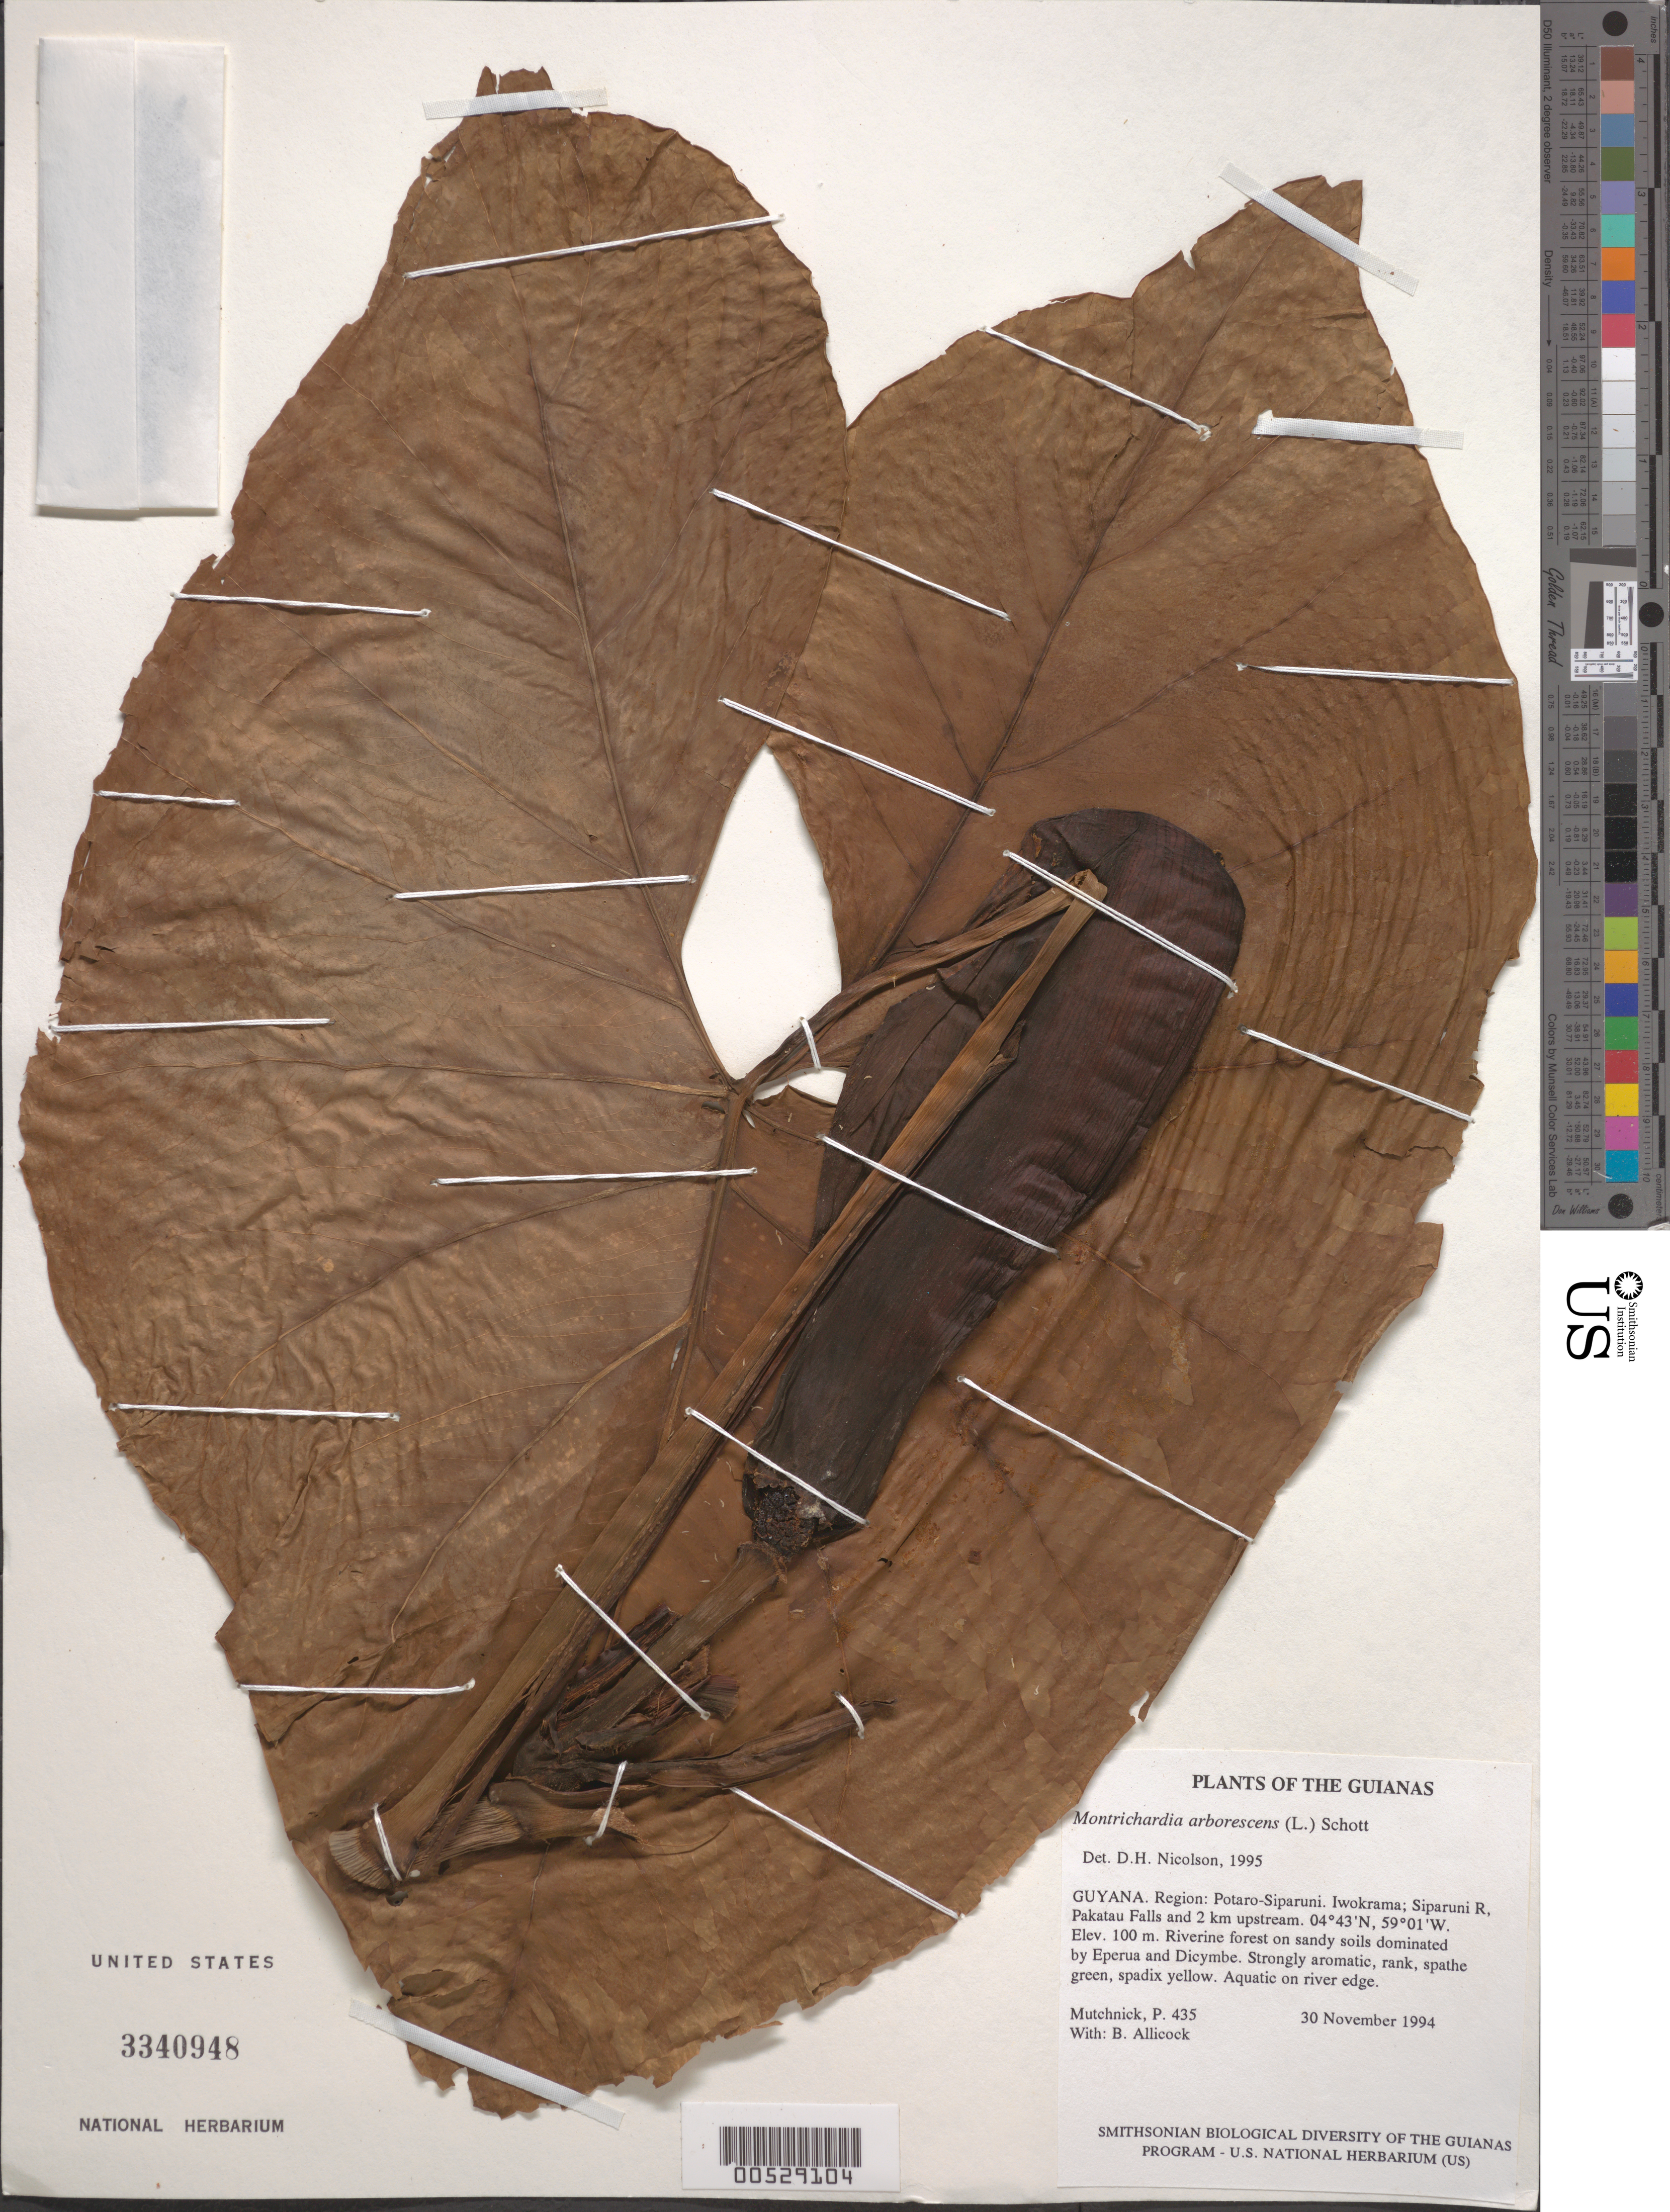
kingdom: Plantae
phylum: Tracheophyta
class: Liliopsida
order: Alismatales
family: Araceae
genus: Montrichardia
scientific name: Montrichardia arborescens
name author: (L.) Schott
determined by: Nicolson, Dan H.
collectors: P. Mutchnick & B. Allicock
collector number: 435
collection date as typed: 30 November 1994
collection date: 1994-11-30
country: Guyana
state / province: Potaro-Siparuni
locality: Iwokrama; Siparuni R, Pakatau Falls and 2 km upstream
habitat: Riverine forest on sandy soils dominated by Eperua and Dicymbe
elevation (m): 100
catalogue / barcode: US 3340948